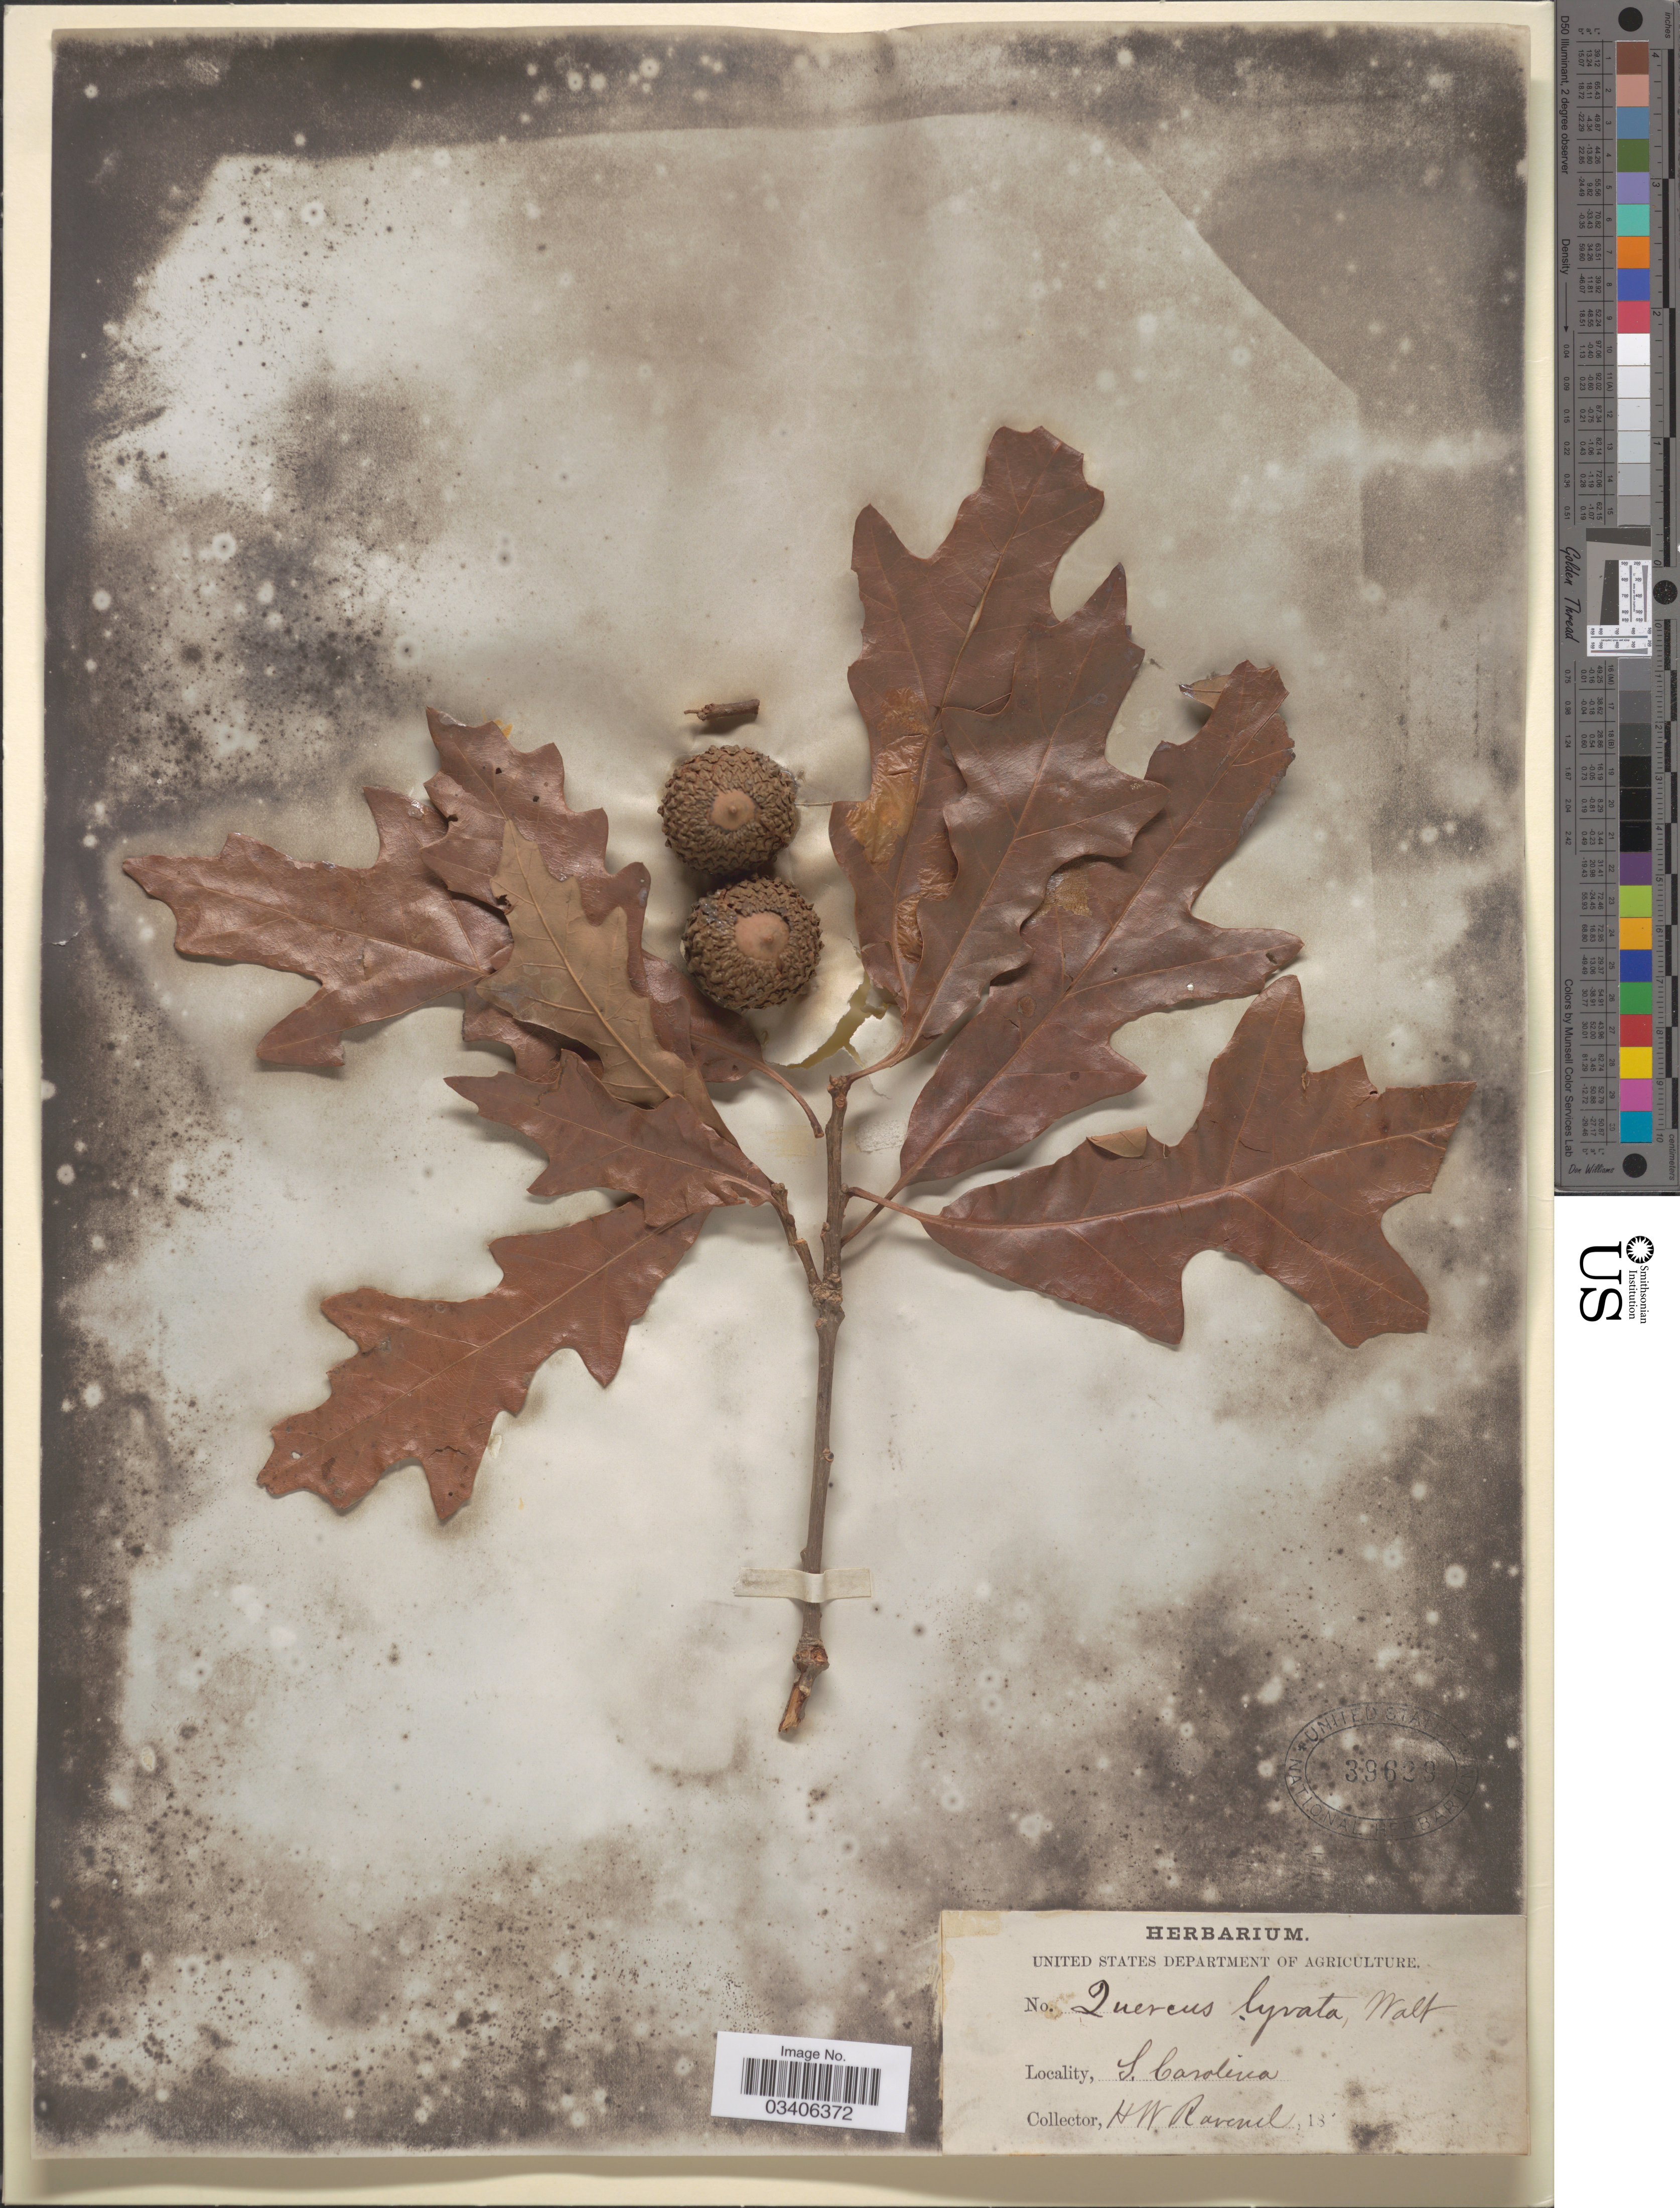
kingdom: Plantae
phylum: Tracheophyta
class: Magnoliopsida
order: Fagales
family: Fagaceae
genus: Quercus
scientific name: Quercus lyrata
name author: Walter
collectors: H. Ravenel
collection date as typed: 18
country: United States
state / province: South Carolina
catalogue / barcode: US 39629